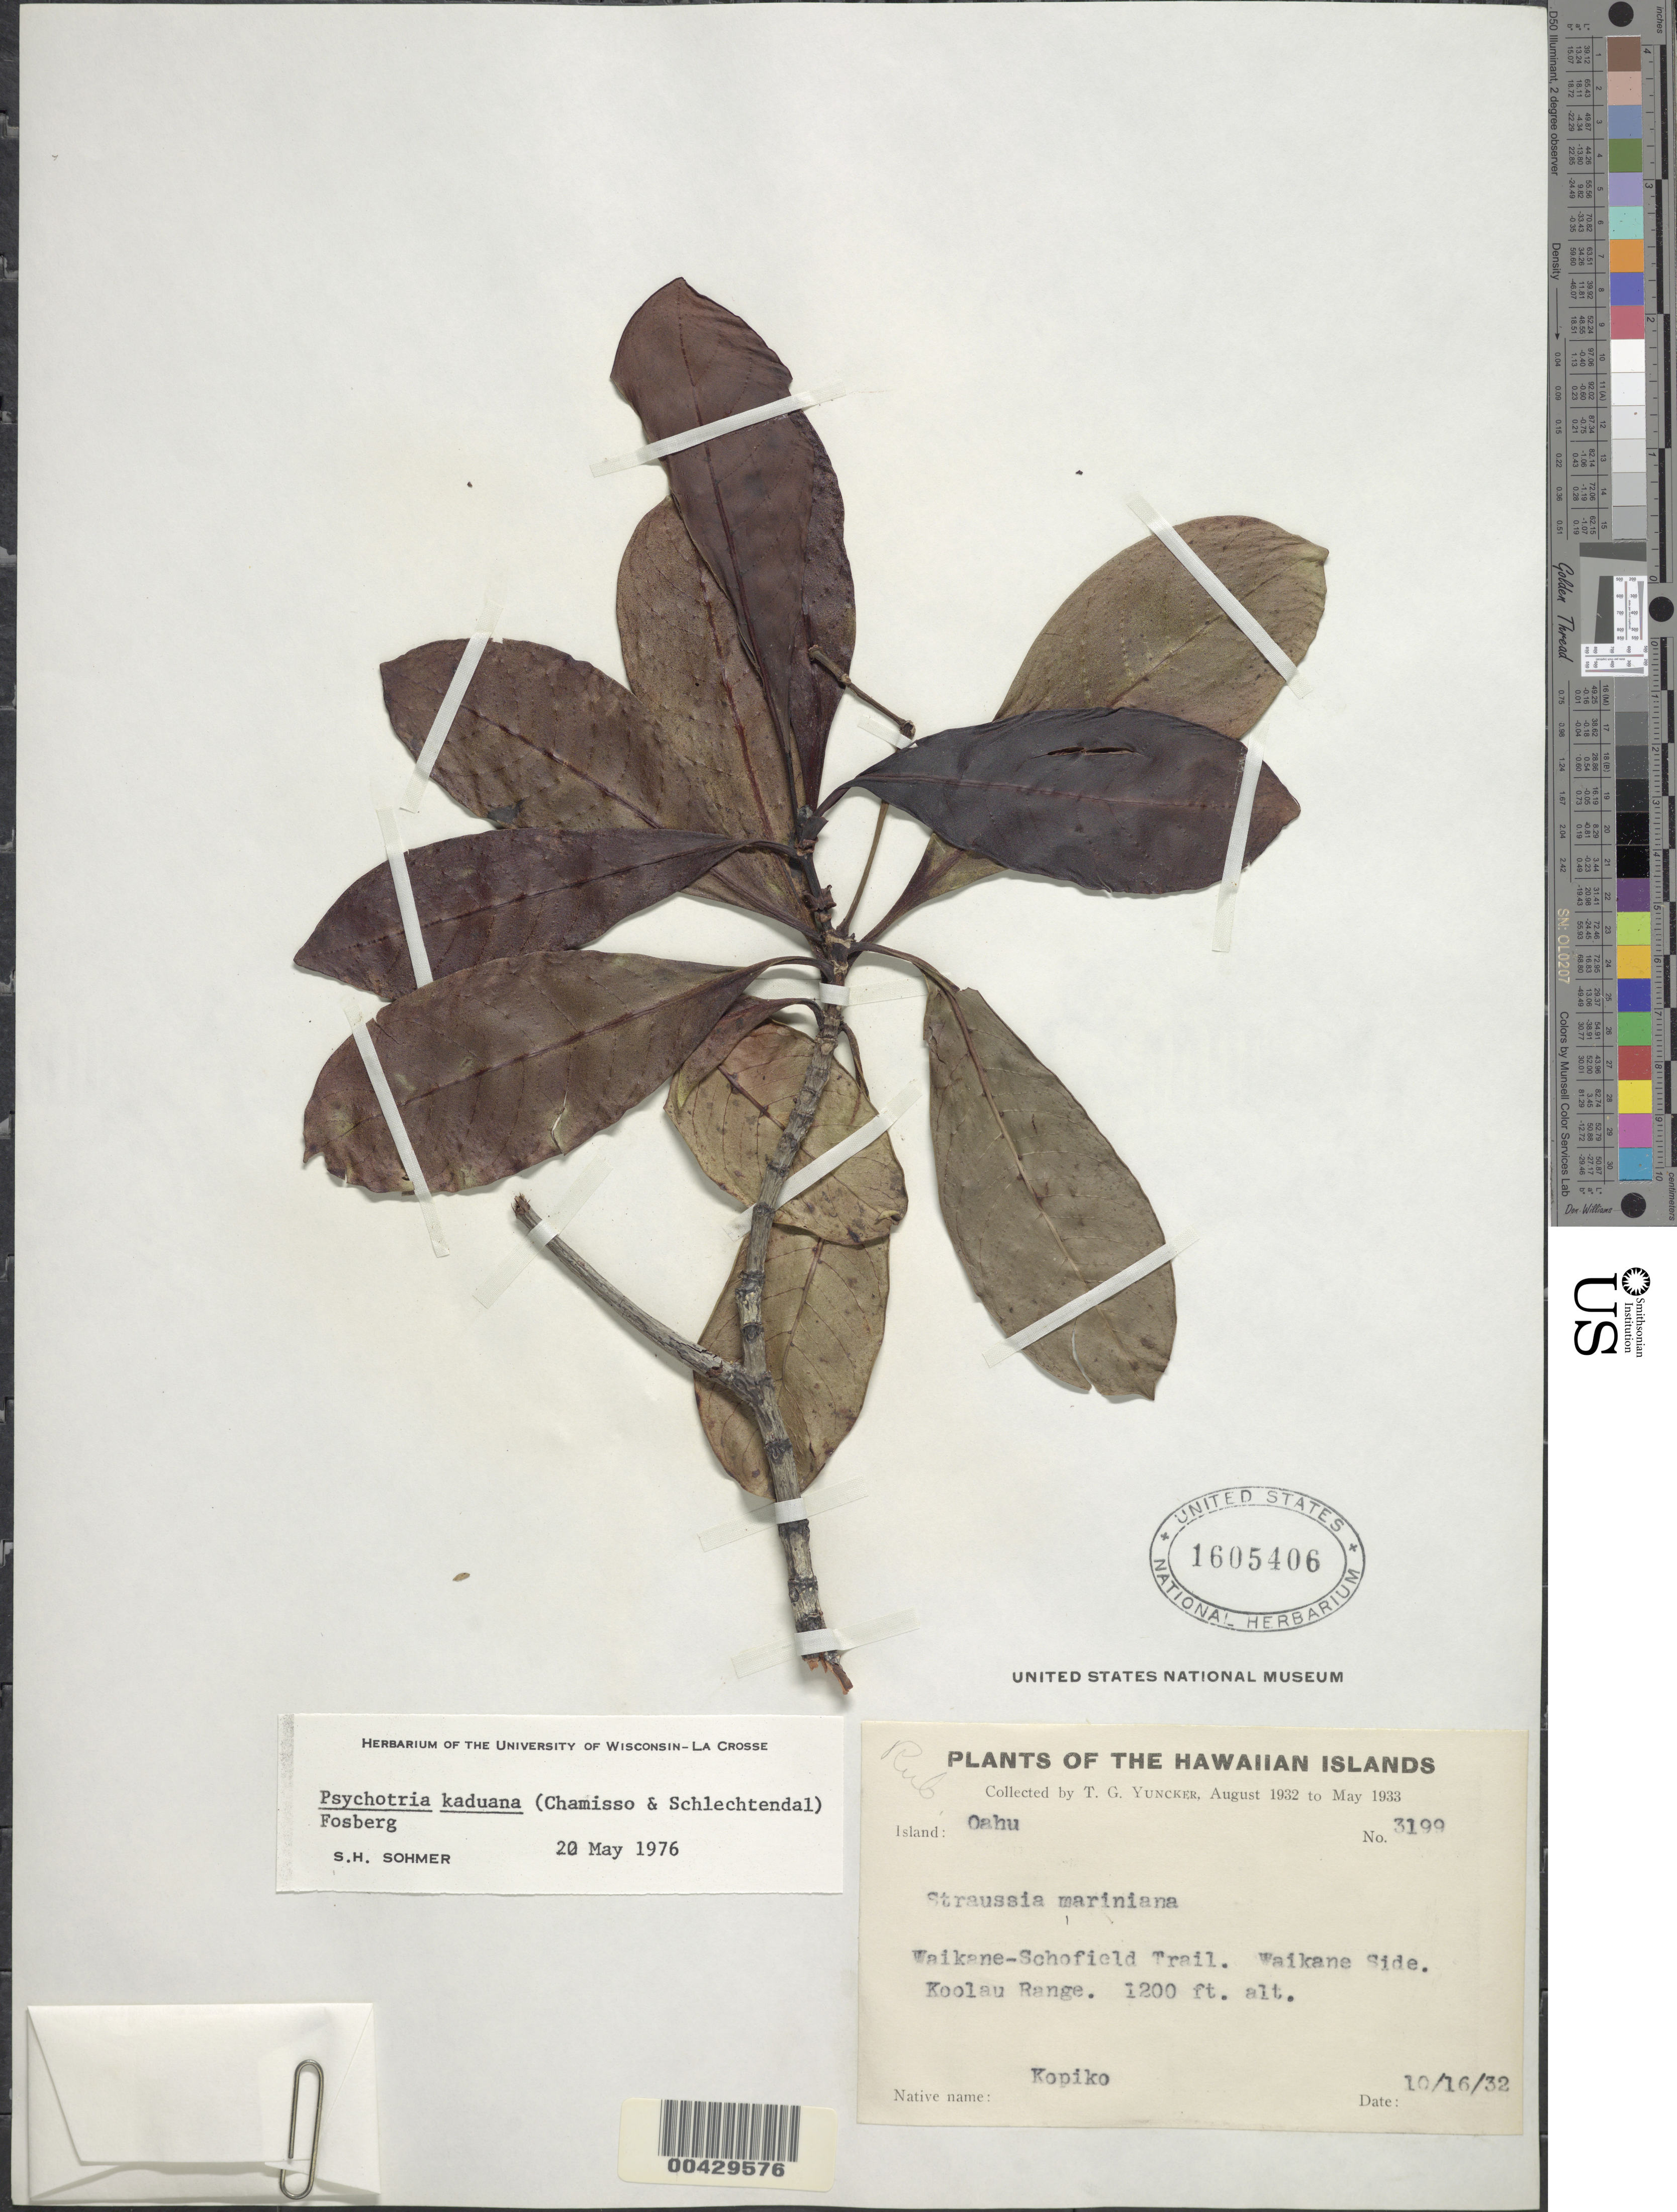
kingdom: Plantae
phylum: Tracheophyta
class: Magnoliopsida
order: Gentianales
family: Rubiaceae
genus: Psychotria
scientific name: Psychotria kaduana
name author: (Cham. & Schltdl.) Fosberg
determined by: Sohmer, S. H.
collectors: T. G. Yuncker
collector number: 3199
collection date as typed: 15 Oct 1932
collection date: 1932-10-15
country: United States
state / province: Hawaii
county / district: Honolulu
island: Oahu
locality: Waikane-Schofield Trail, Waikane Side, Koolau Range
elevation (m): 366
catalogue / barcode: US 1605406